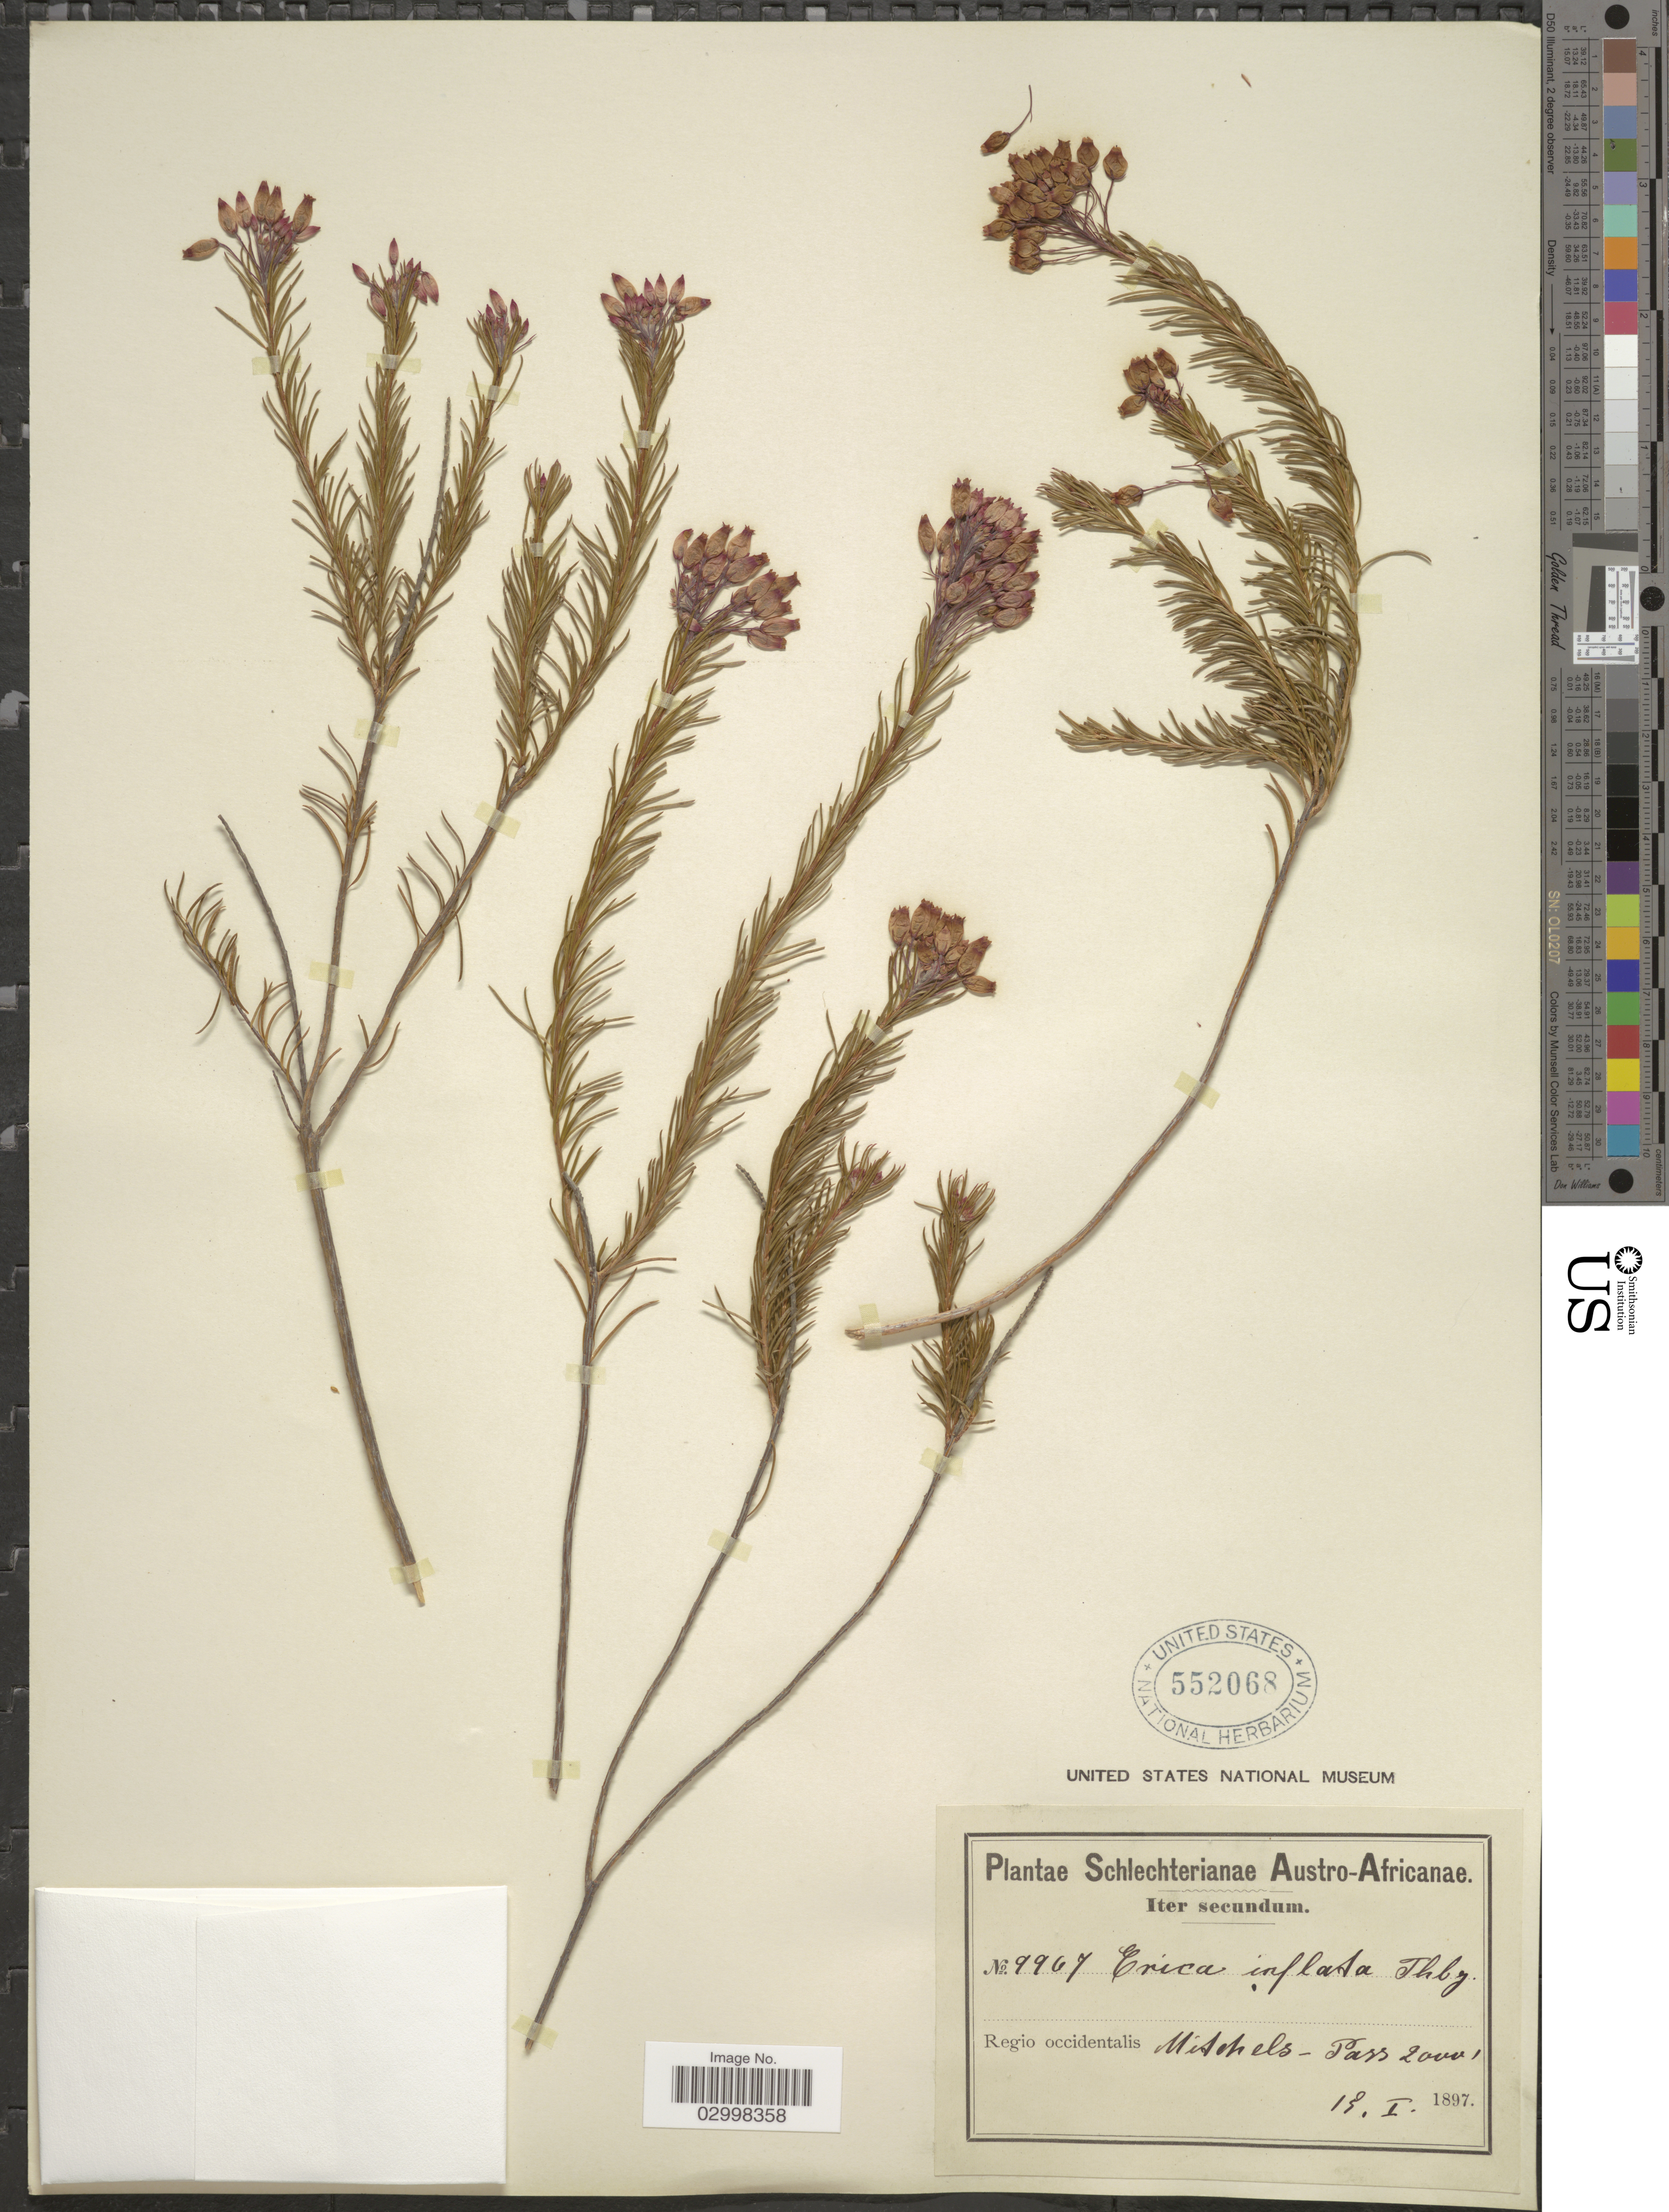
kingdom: Plantae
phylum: Tracheophyta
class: Magnoliopsida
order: Ericales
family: Ericaceae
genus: Erica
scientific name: Erica inflata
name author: Thunb.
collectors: Schlechter, --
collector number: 9967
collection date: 1897-01-15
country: South Africa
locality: Austro-Africanae. Regio occidentalis Mitchels - Pass.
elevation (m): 610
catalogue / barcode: US 552068